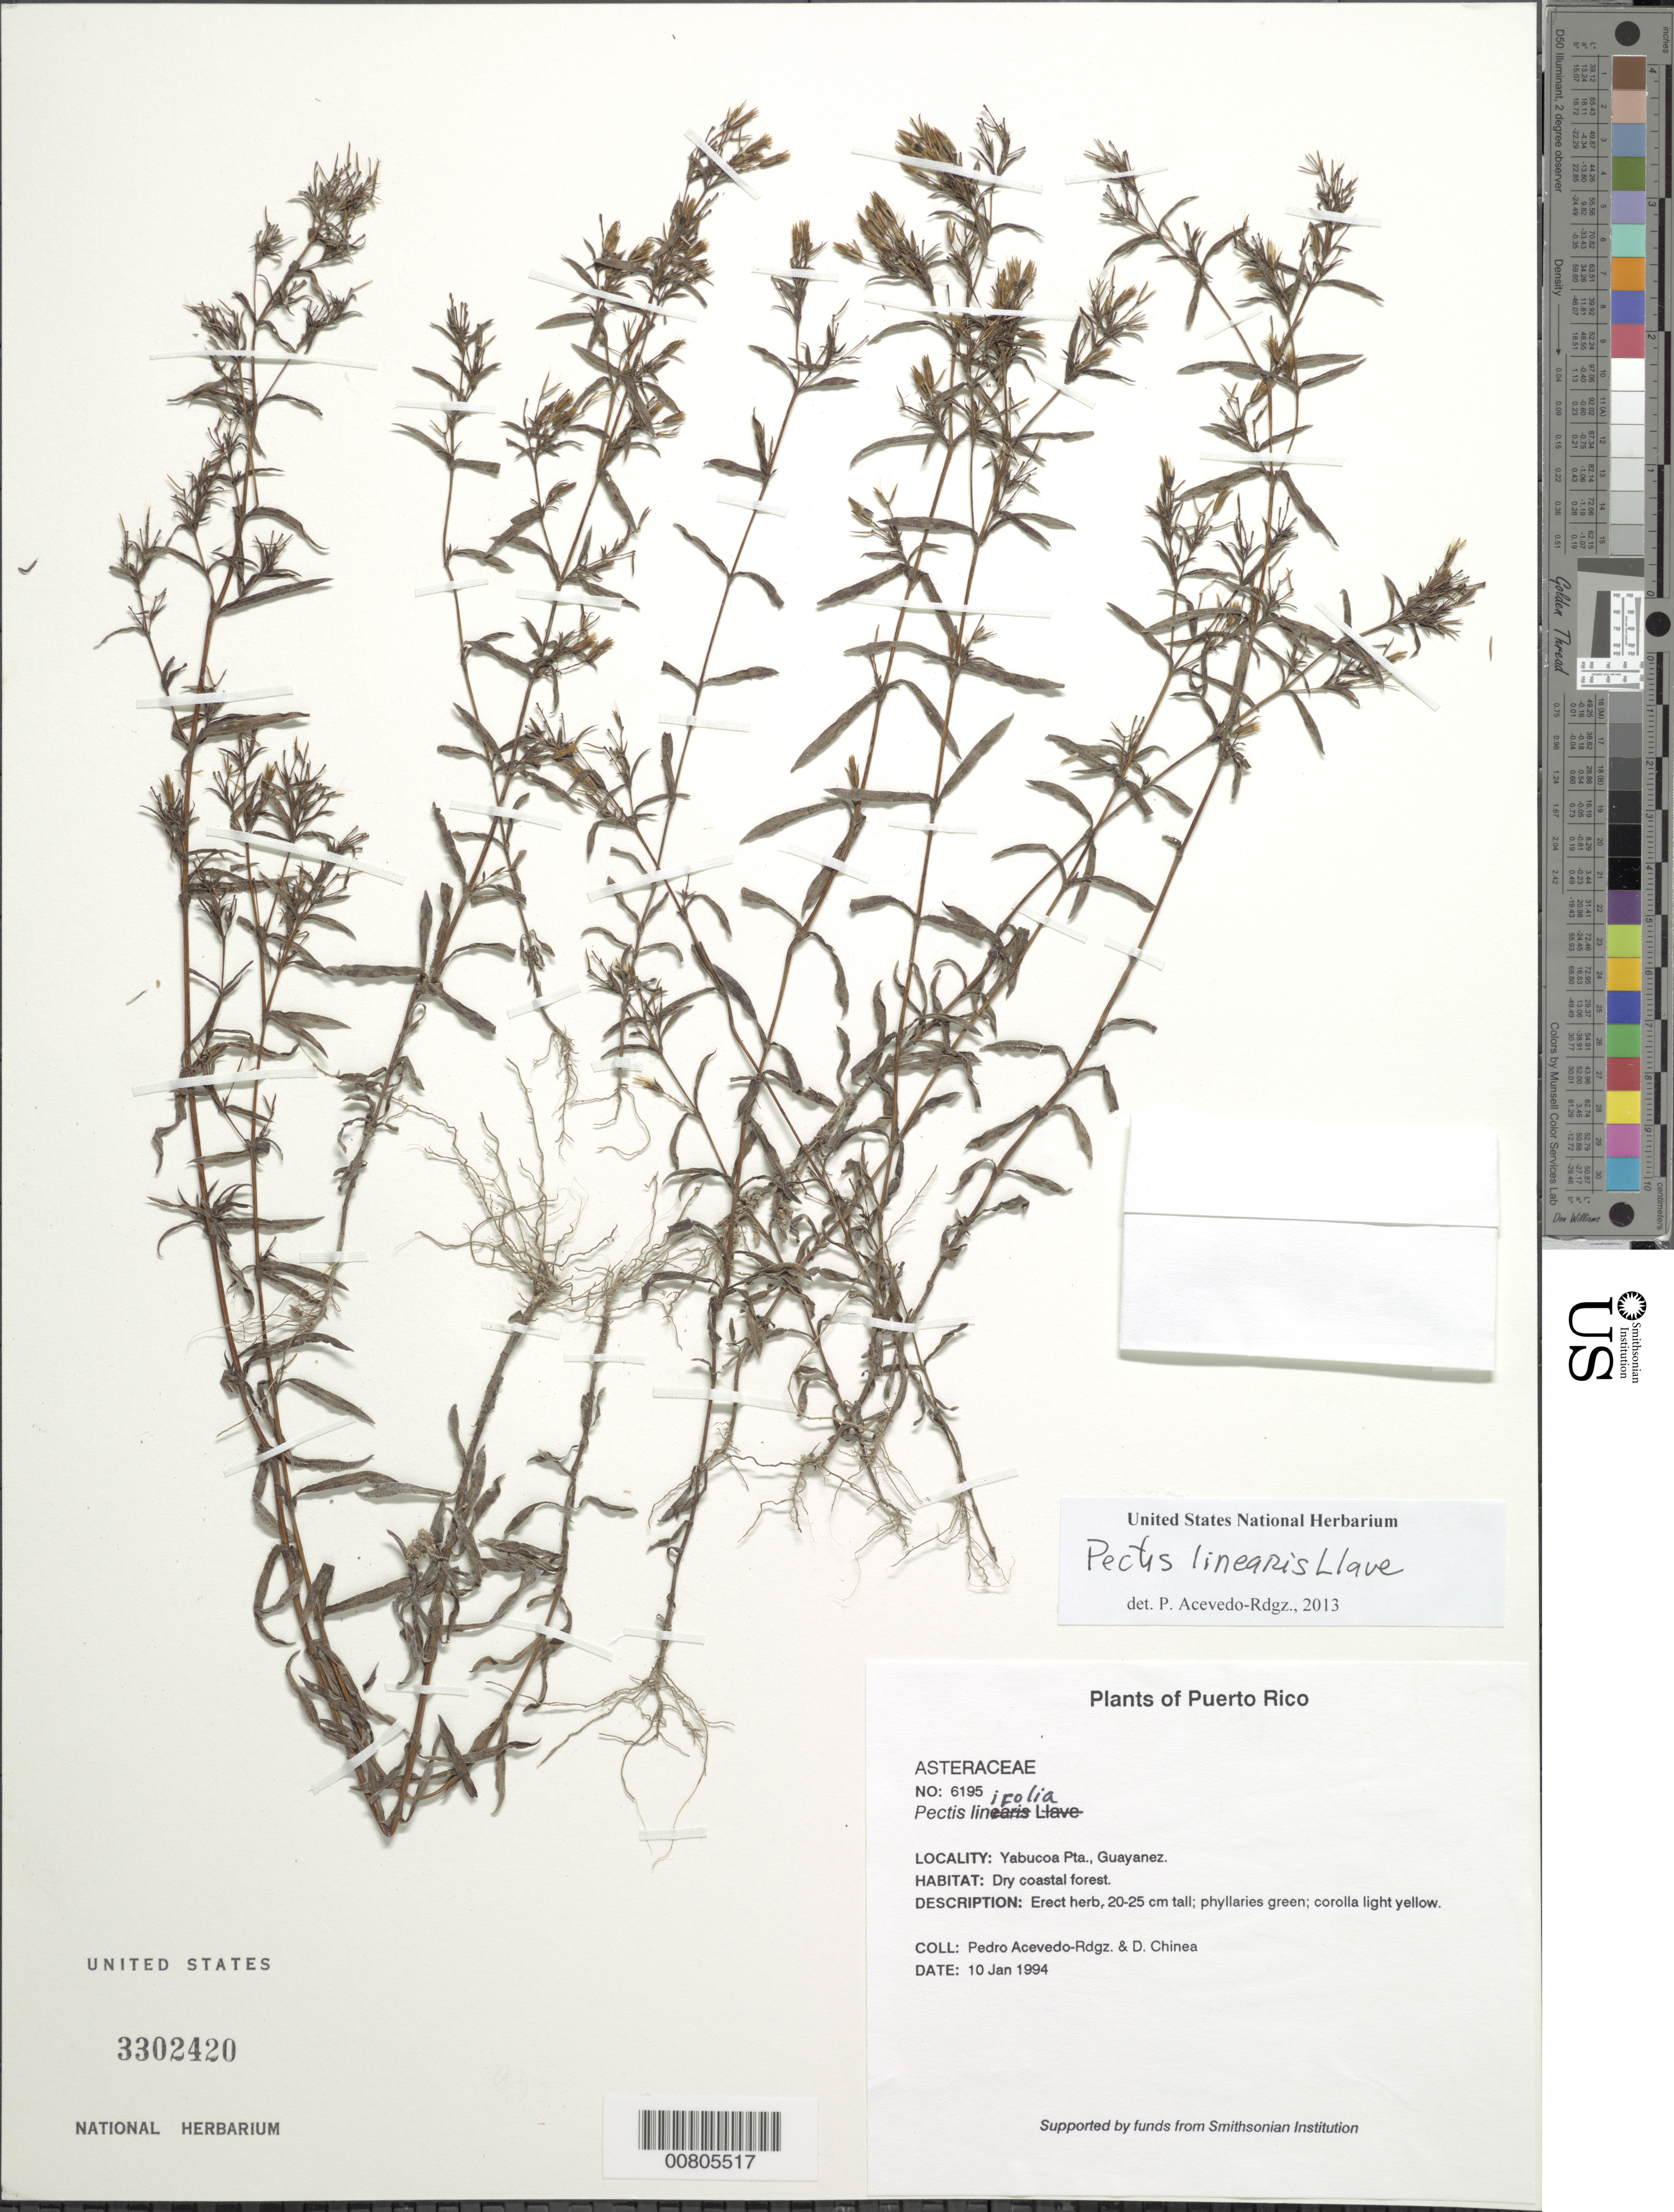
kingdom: Plantae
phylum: Tracheophyta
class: Magnoliopsida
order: Asterales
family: Asteraceae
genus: Pectis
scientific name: Pectis linearis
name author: La Llave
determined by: Acevedo-Rodríguez, P., (BOT), Smithsonian Institution - National Museum of Natural History (UNITED STATES)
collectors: P. Acevedo-Rodr. & D. Chinea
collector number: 6195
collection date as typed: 10 Jan 1994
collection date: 1994-01-10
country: Puerto Rico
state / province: Yabucoa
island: Puerto Rico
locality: Yabucoa Pta., Guayanes.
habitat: Dry coastal forest.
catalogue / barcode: US 3302420